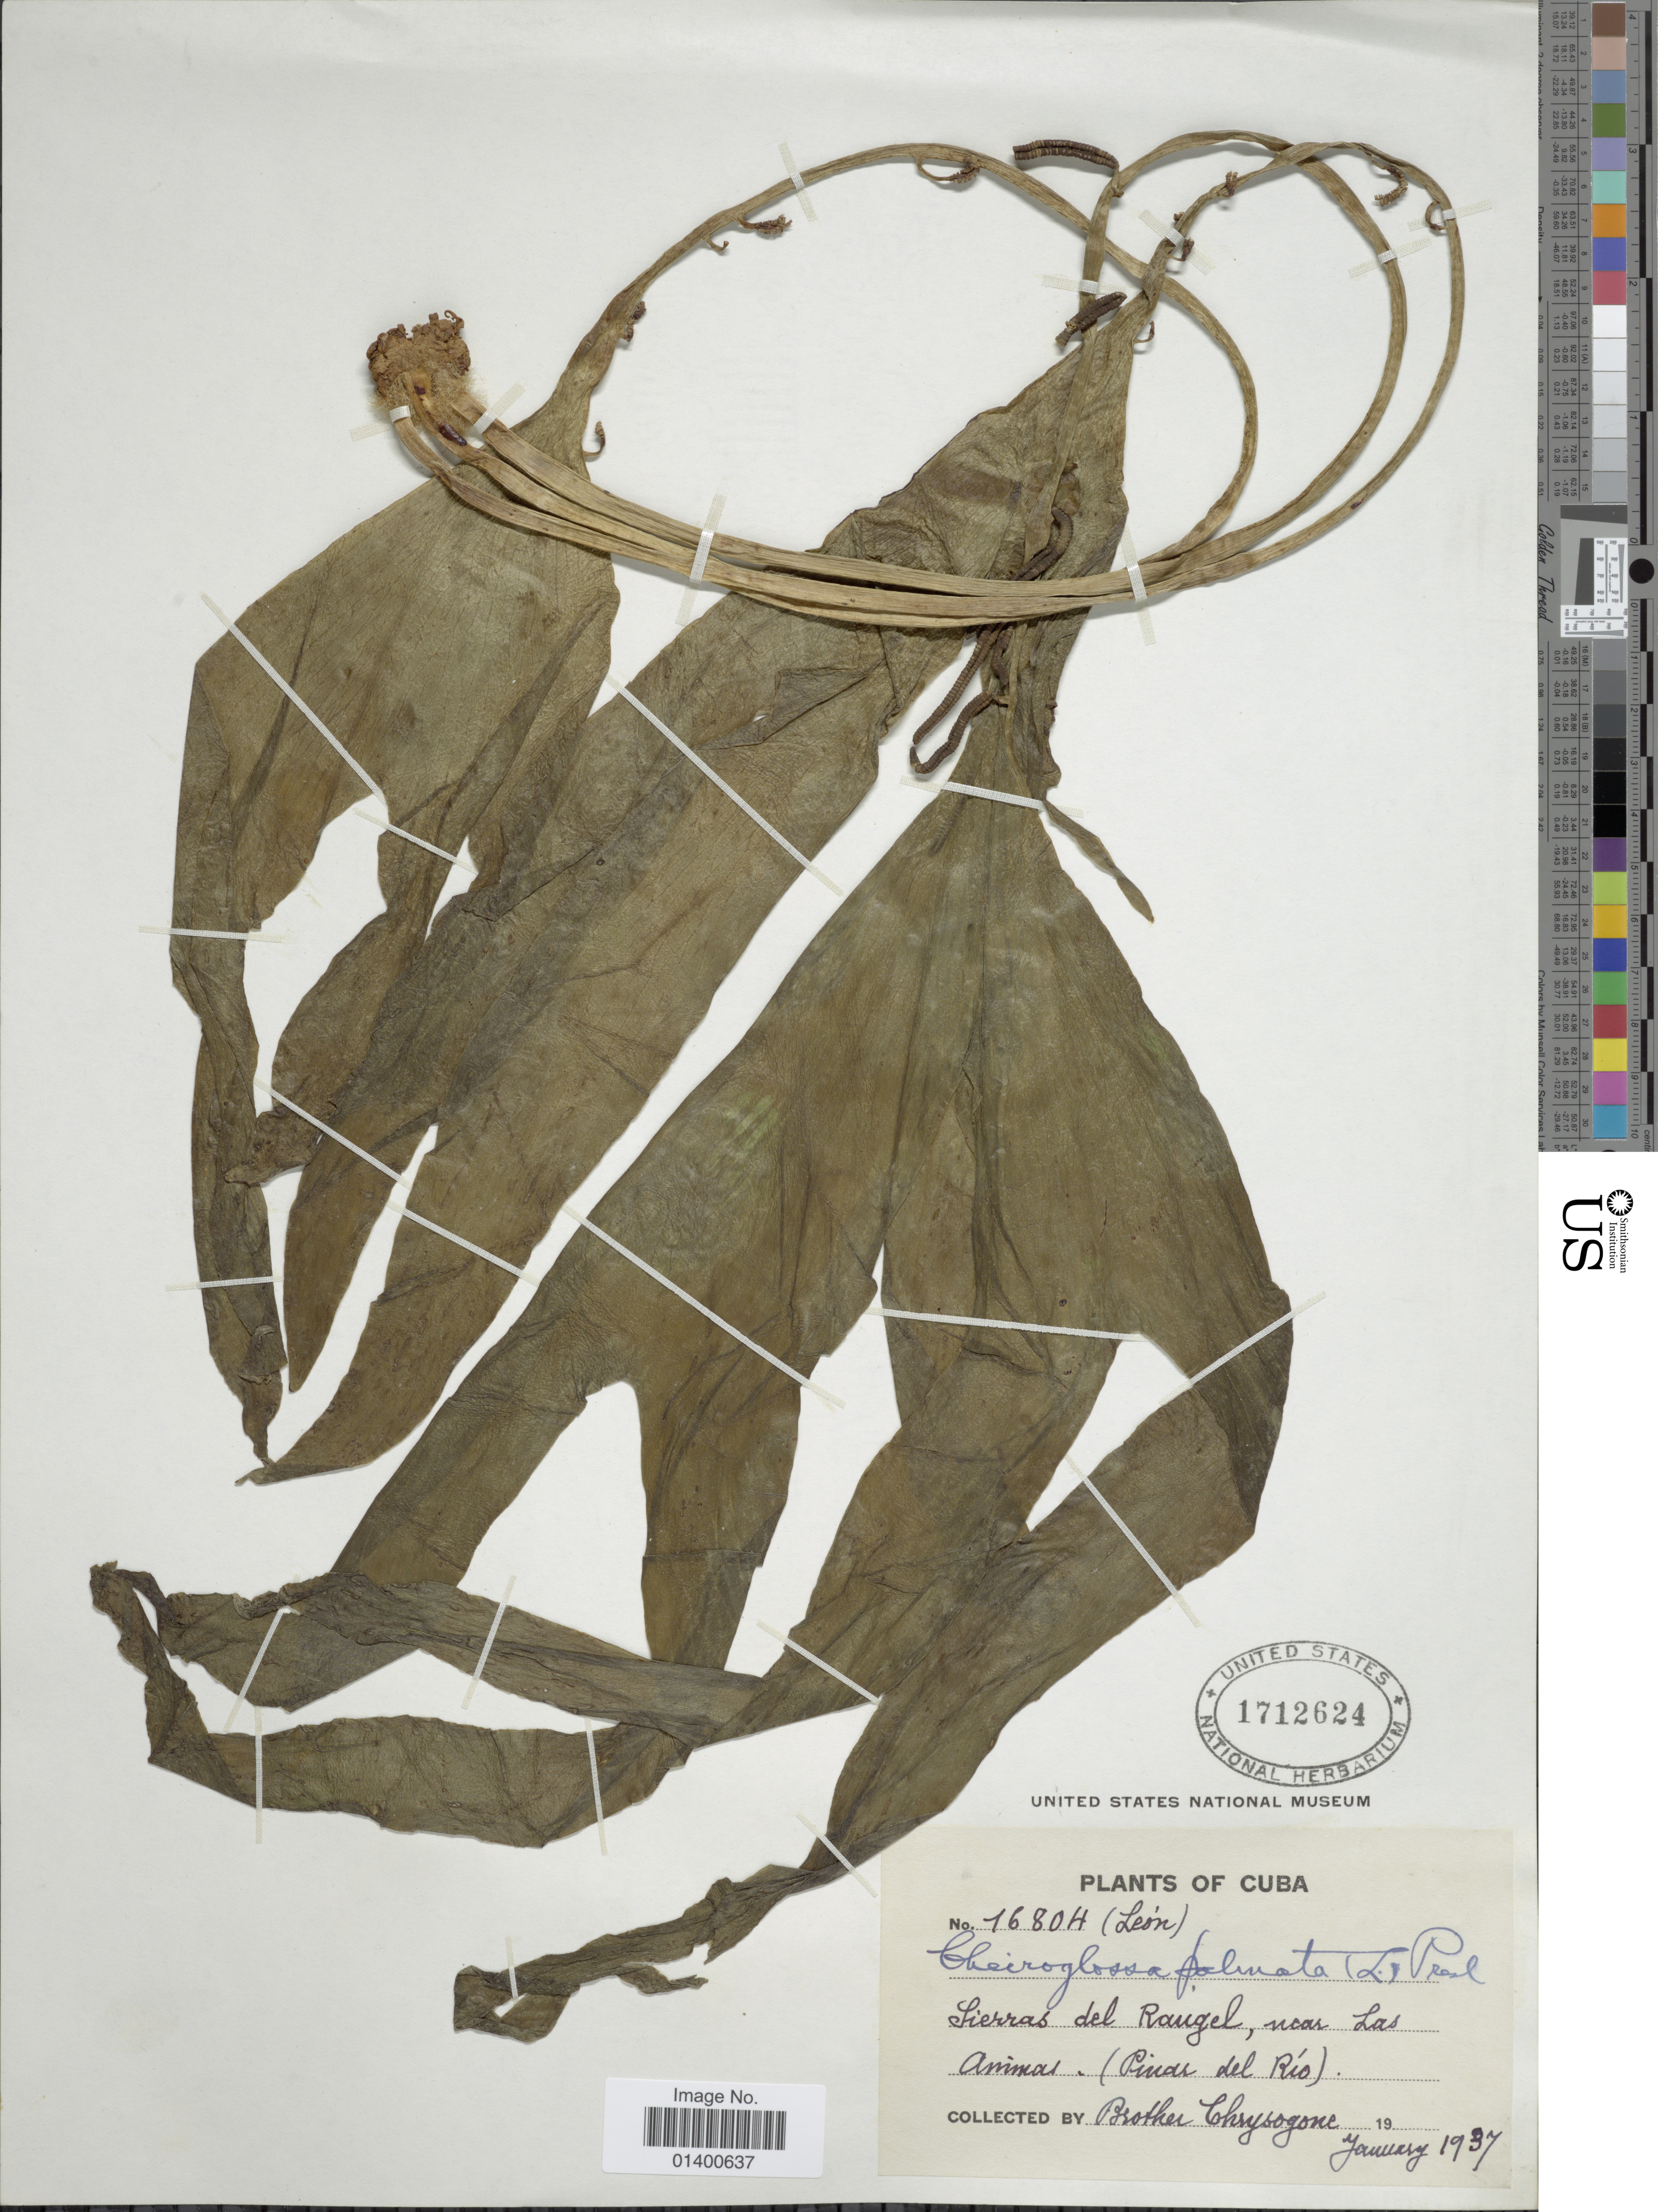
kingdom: Plantae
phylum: Tracheophyta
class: Polypodiopsida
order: Ophioglossales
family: Ophioglossaceae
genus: Cheiroglossa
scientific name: Cheiroglossa palmata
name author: (L.) C. Presl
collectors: Bro. Chrysogone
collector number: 1680H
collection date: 1937-01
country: Cuba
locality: Sierras del Raugel, near Las Aminas (Pinas del Rio)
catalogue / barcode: US 1712624